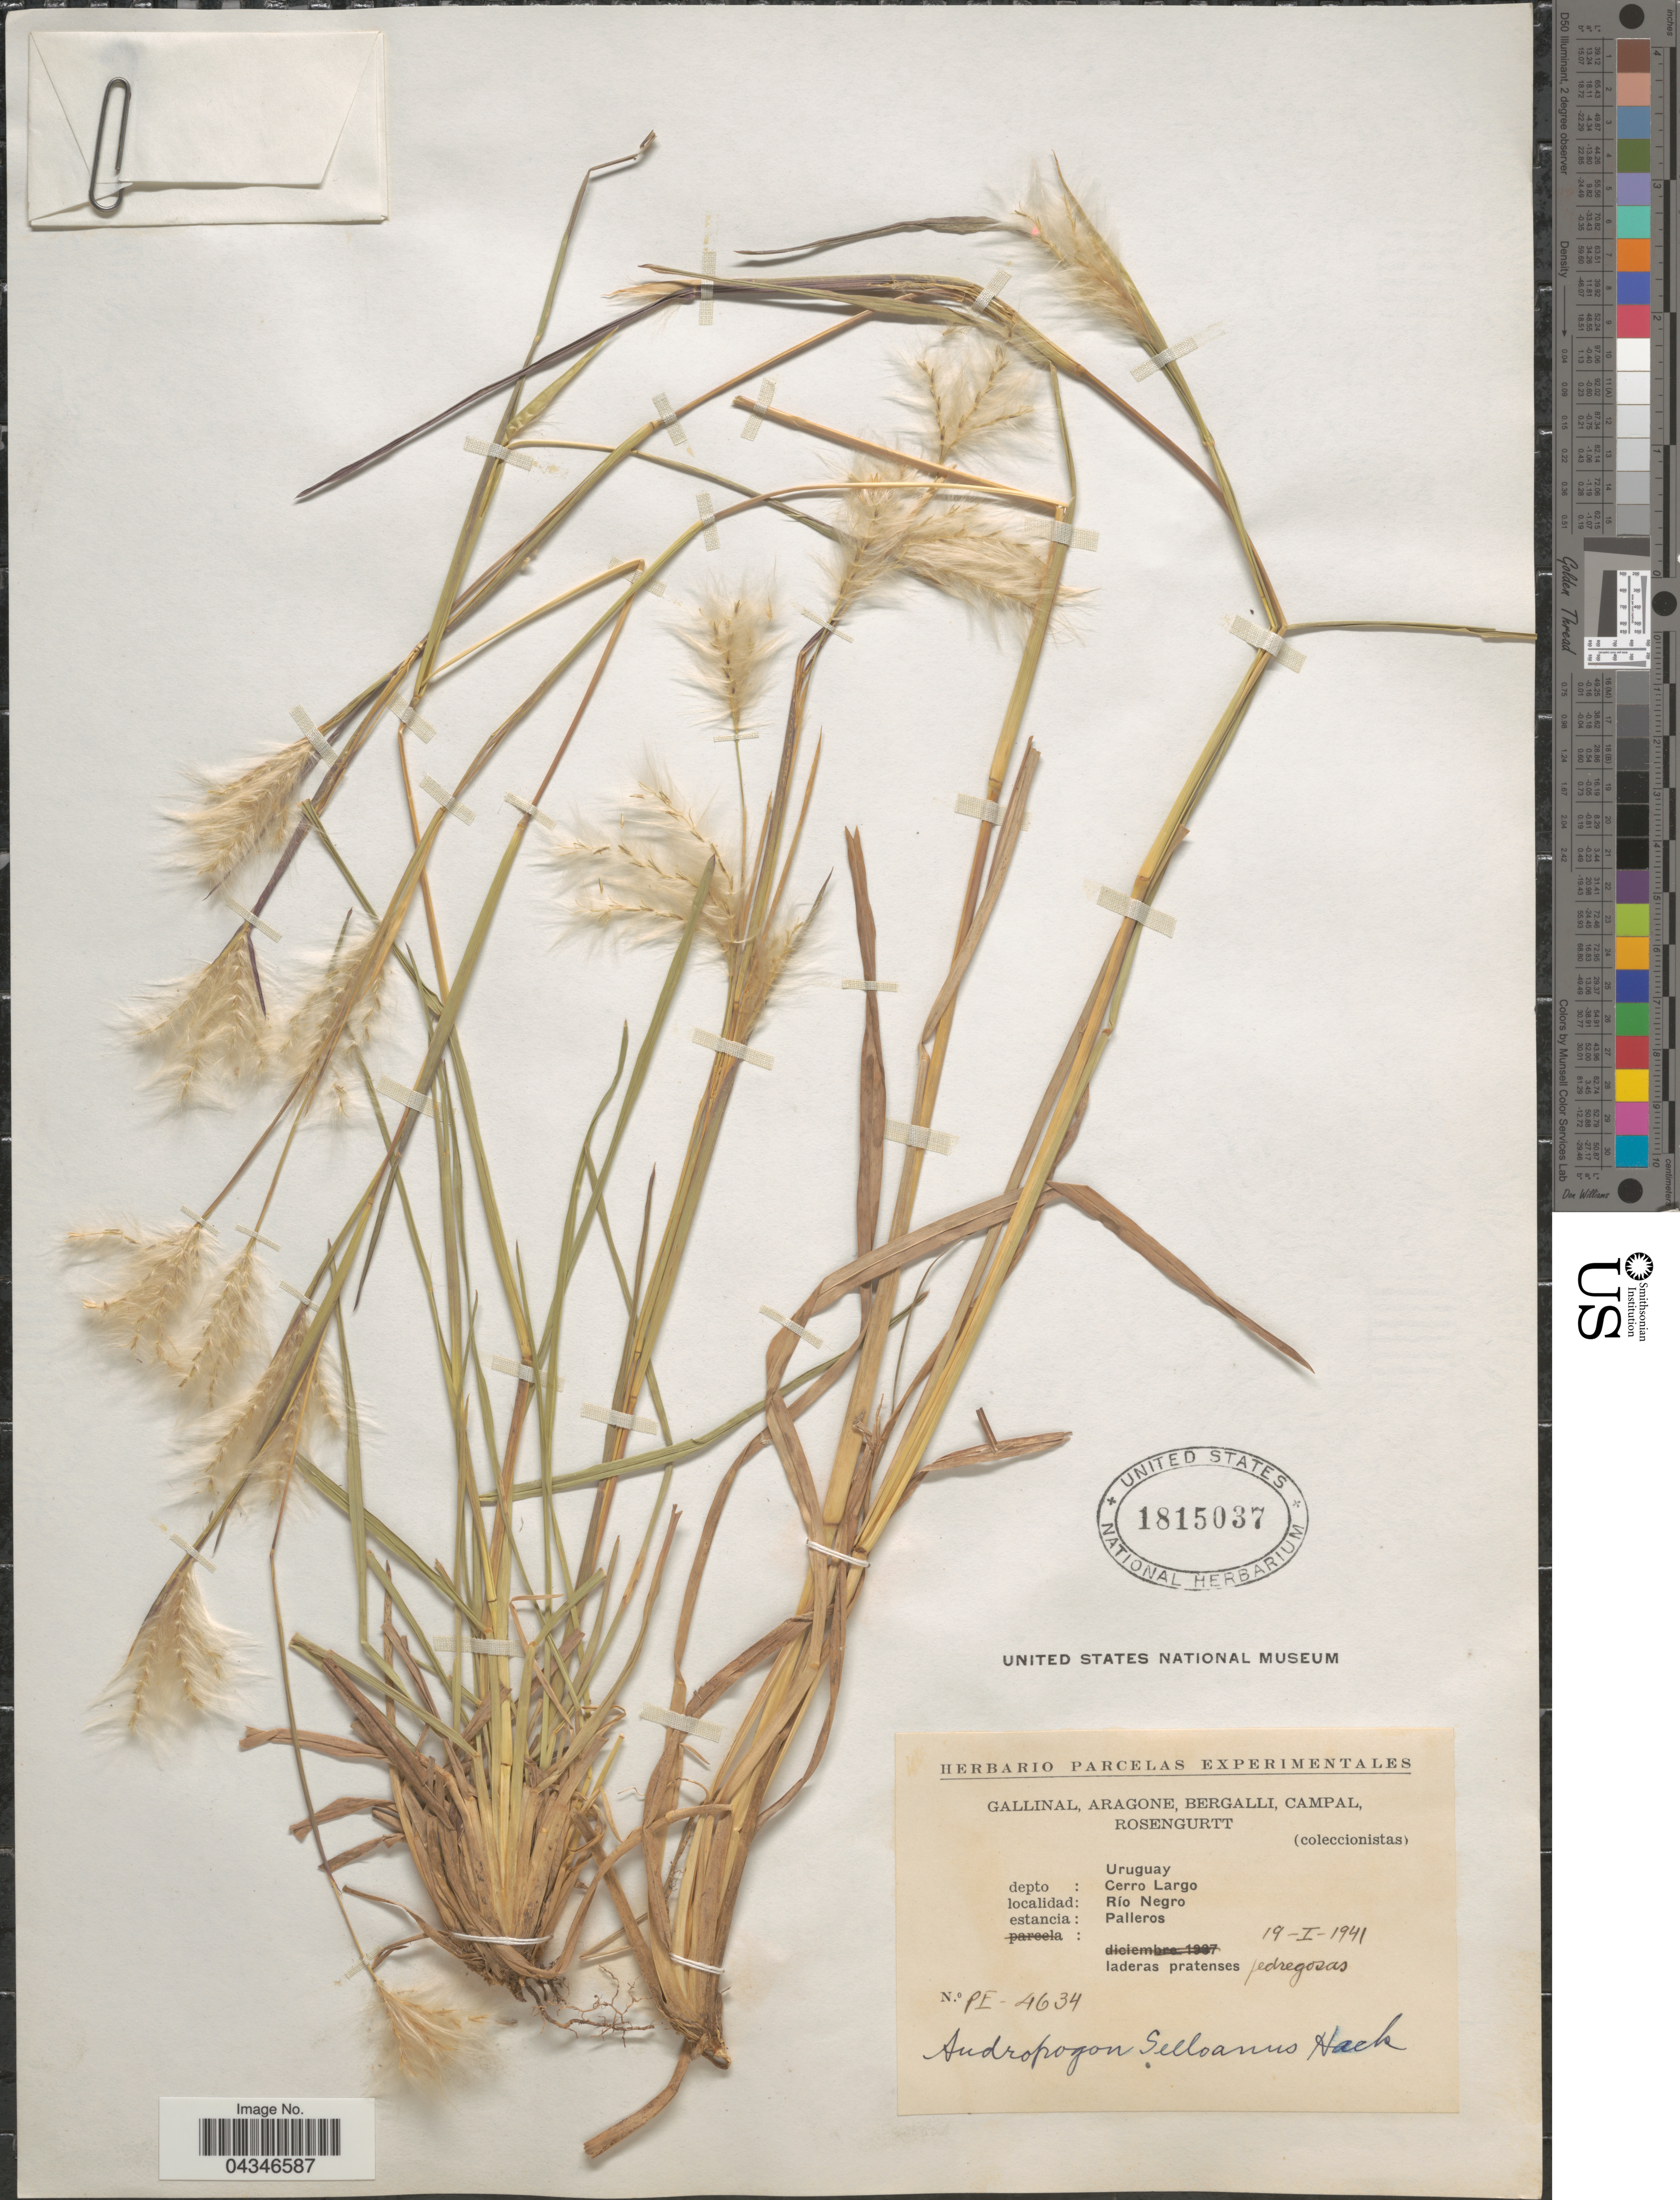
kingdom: Plantae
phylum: Tracheophyta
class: Liliopsida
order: Poales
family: Poaceae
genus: Andropogon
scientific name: Andropogon selloanus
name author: (Hack.) Hack.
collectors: -. Gallinal, -- Aragone, -- Bergalli, -- Campal & Rosengurtt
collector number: PE-4634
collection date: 1941-01-19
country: Uruguay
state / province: Cerro Largo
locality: Depto: Cerro Largo. Río Negro. Estancia: Palleros.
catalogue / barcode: US 1815037